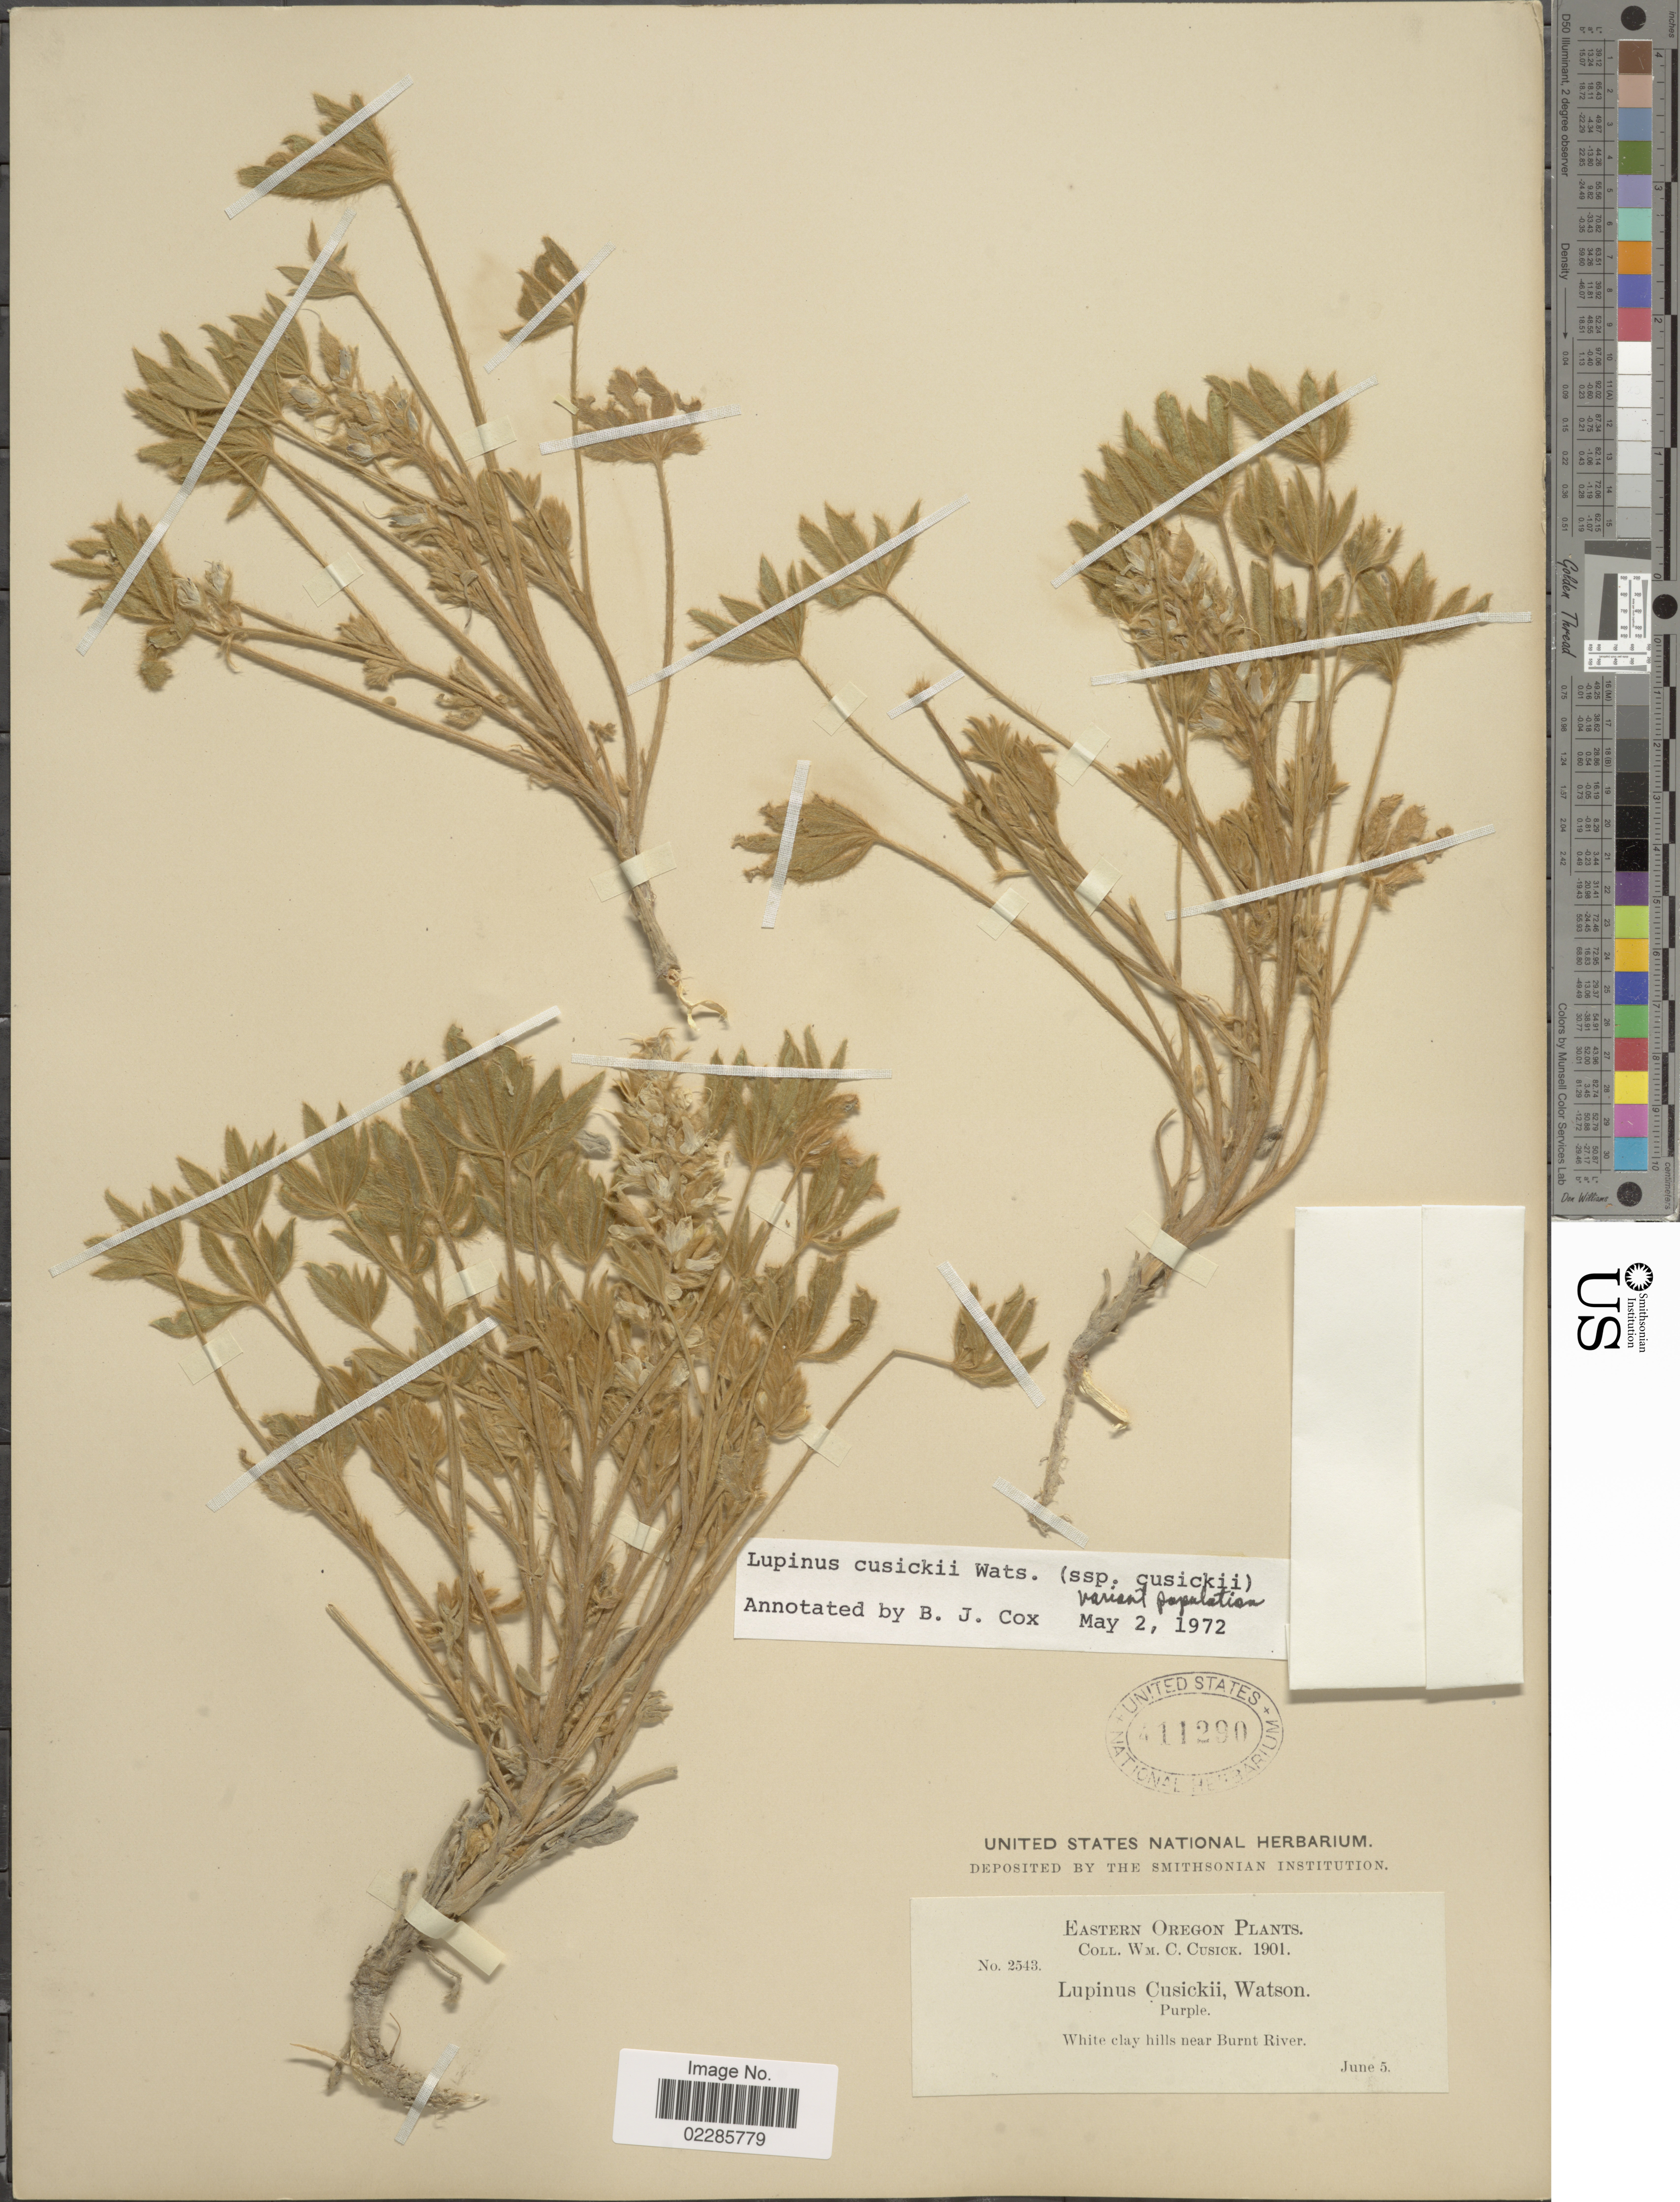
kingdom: Plantae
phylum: Tracheophyta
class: Magnoliopsida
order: Fabales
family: Fabaceae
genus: Lupinus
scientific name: Lupinus cusickii var. cusickii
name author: S. Watson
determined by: Cox, B. J.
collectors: W. C. Cusick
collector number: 2543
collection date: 1901-06-05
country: United States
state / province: Oregon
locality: Eastern Oregon, White clay, hills near Burnt River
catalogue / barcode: US 411290